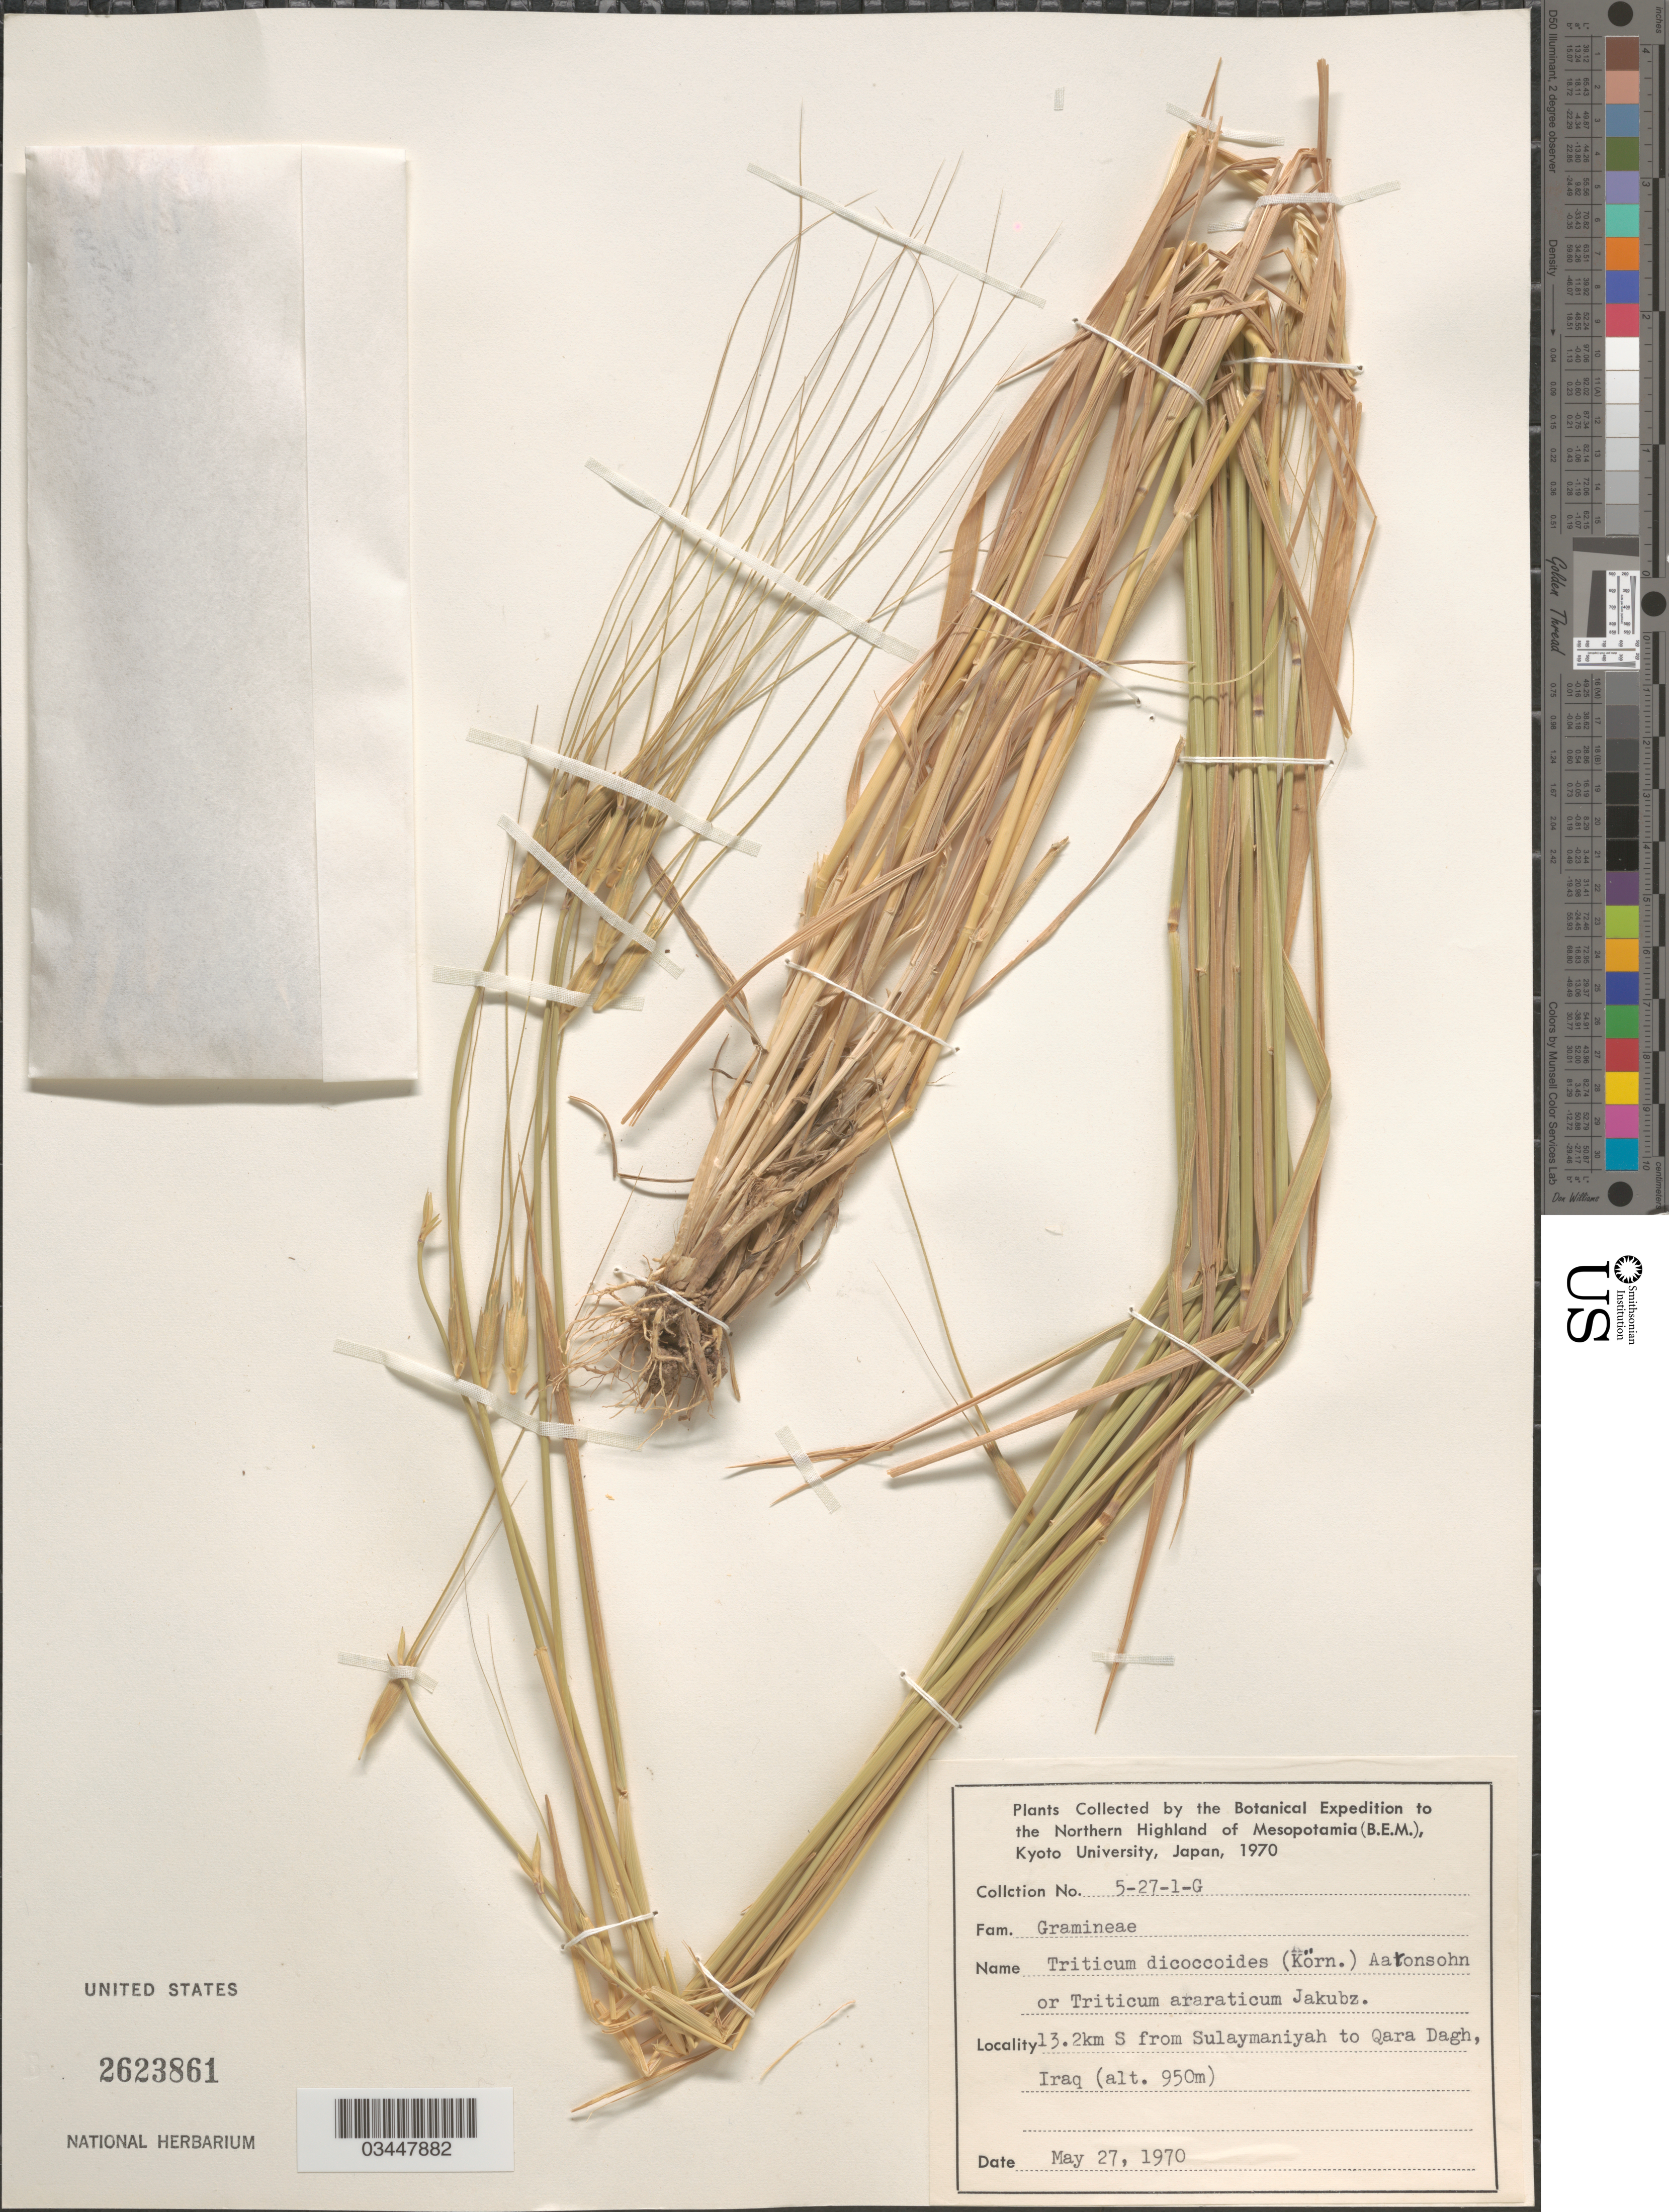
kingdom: Plantae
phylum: Tracheophyta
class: Liliopsida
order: Poales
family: Poaceae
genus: Triticum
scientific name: Triticum dicoccoides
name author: (Körn.) Körn. ex Schweinf.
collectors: Botanical Expedition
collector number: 5-27-1-G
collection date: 1970-05-27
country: Iraq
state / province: As Sulaymānīyah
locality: To the Northern Highland of Mesopotamia (B.E.M.). 13.2km S from Sulaymaniyah to Qara Dagh.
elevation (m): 950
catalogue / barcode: US 2623861